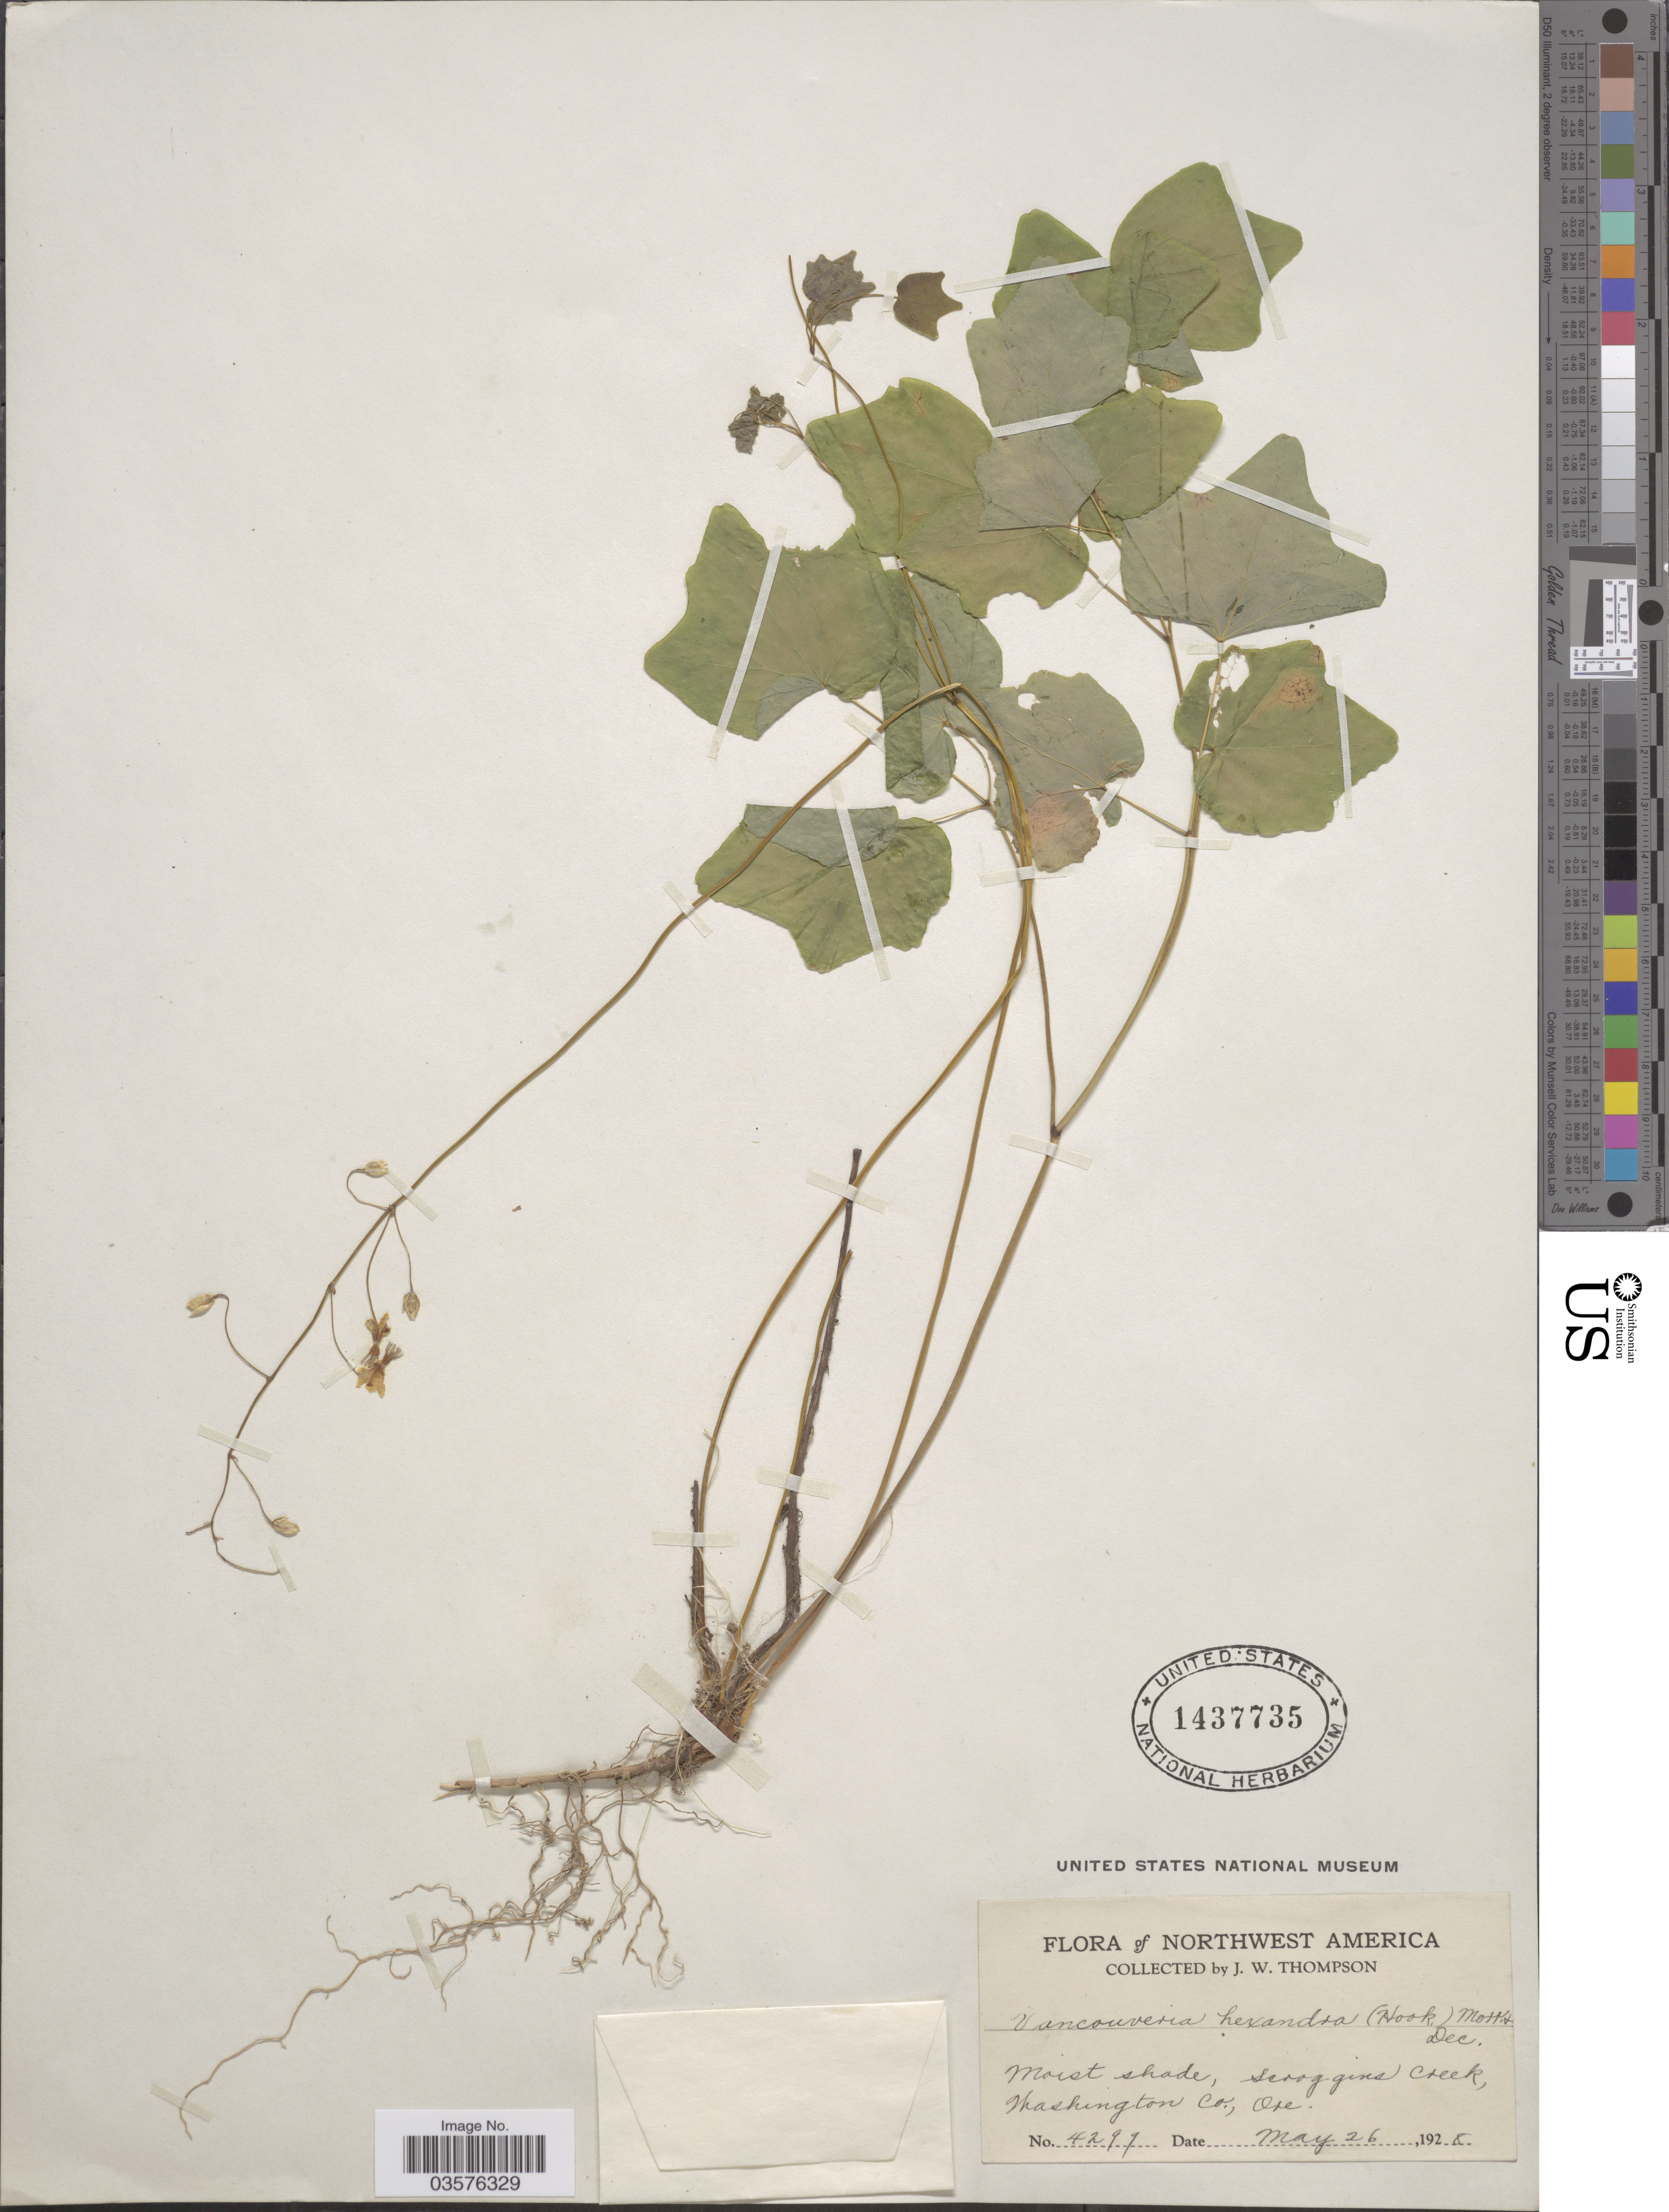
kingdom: Plantae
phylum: Tracheophyta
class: Magnoliopsida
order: Ranunculales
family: Berberidaceae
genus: Vancouveria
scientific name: Vancouveria hexandra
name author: (Hook.) C. Morren & Decne.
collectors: J. Thompson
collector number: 4299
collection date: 1928-05-26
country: United States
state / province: Oregon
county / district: Washington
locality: Northwest America. Seroggins Creek, Washington Co.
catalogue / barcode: US 1437735